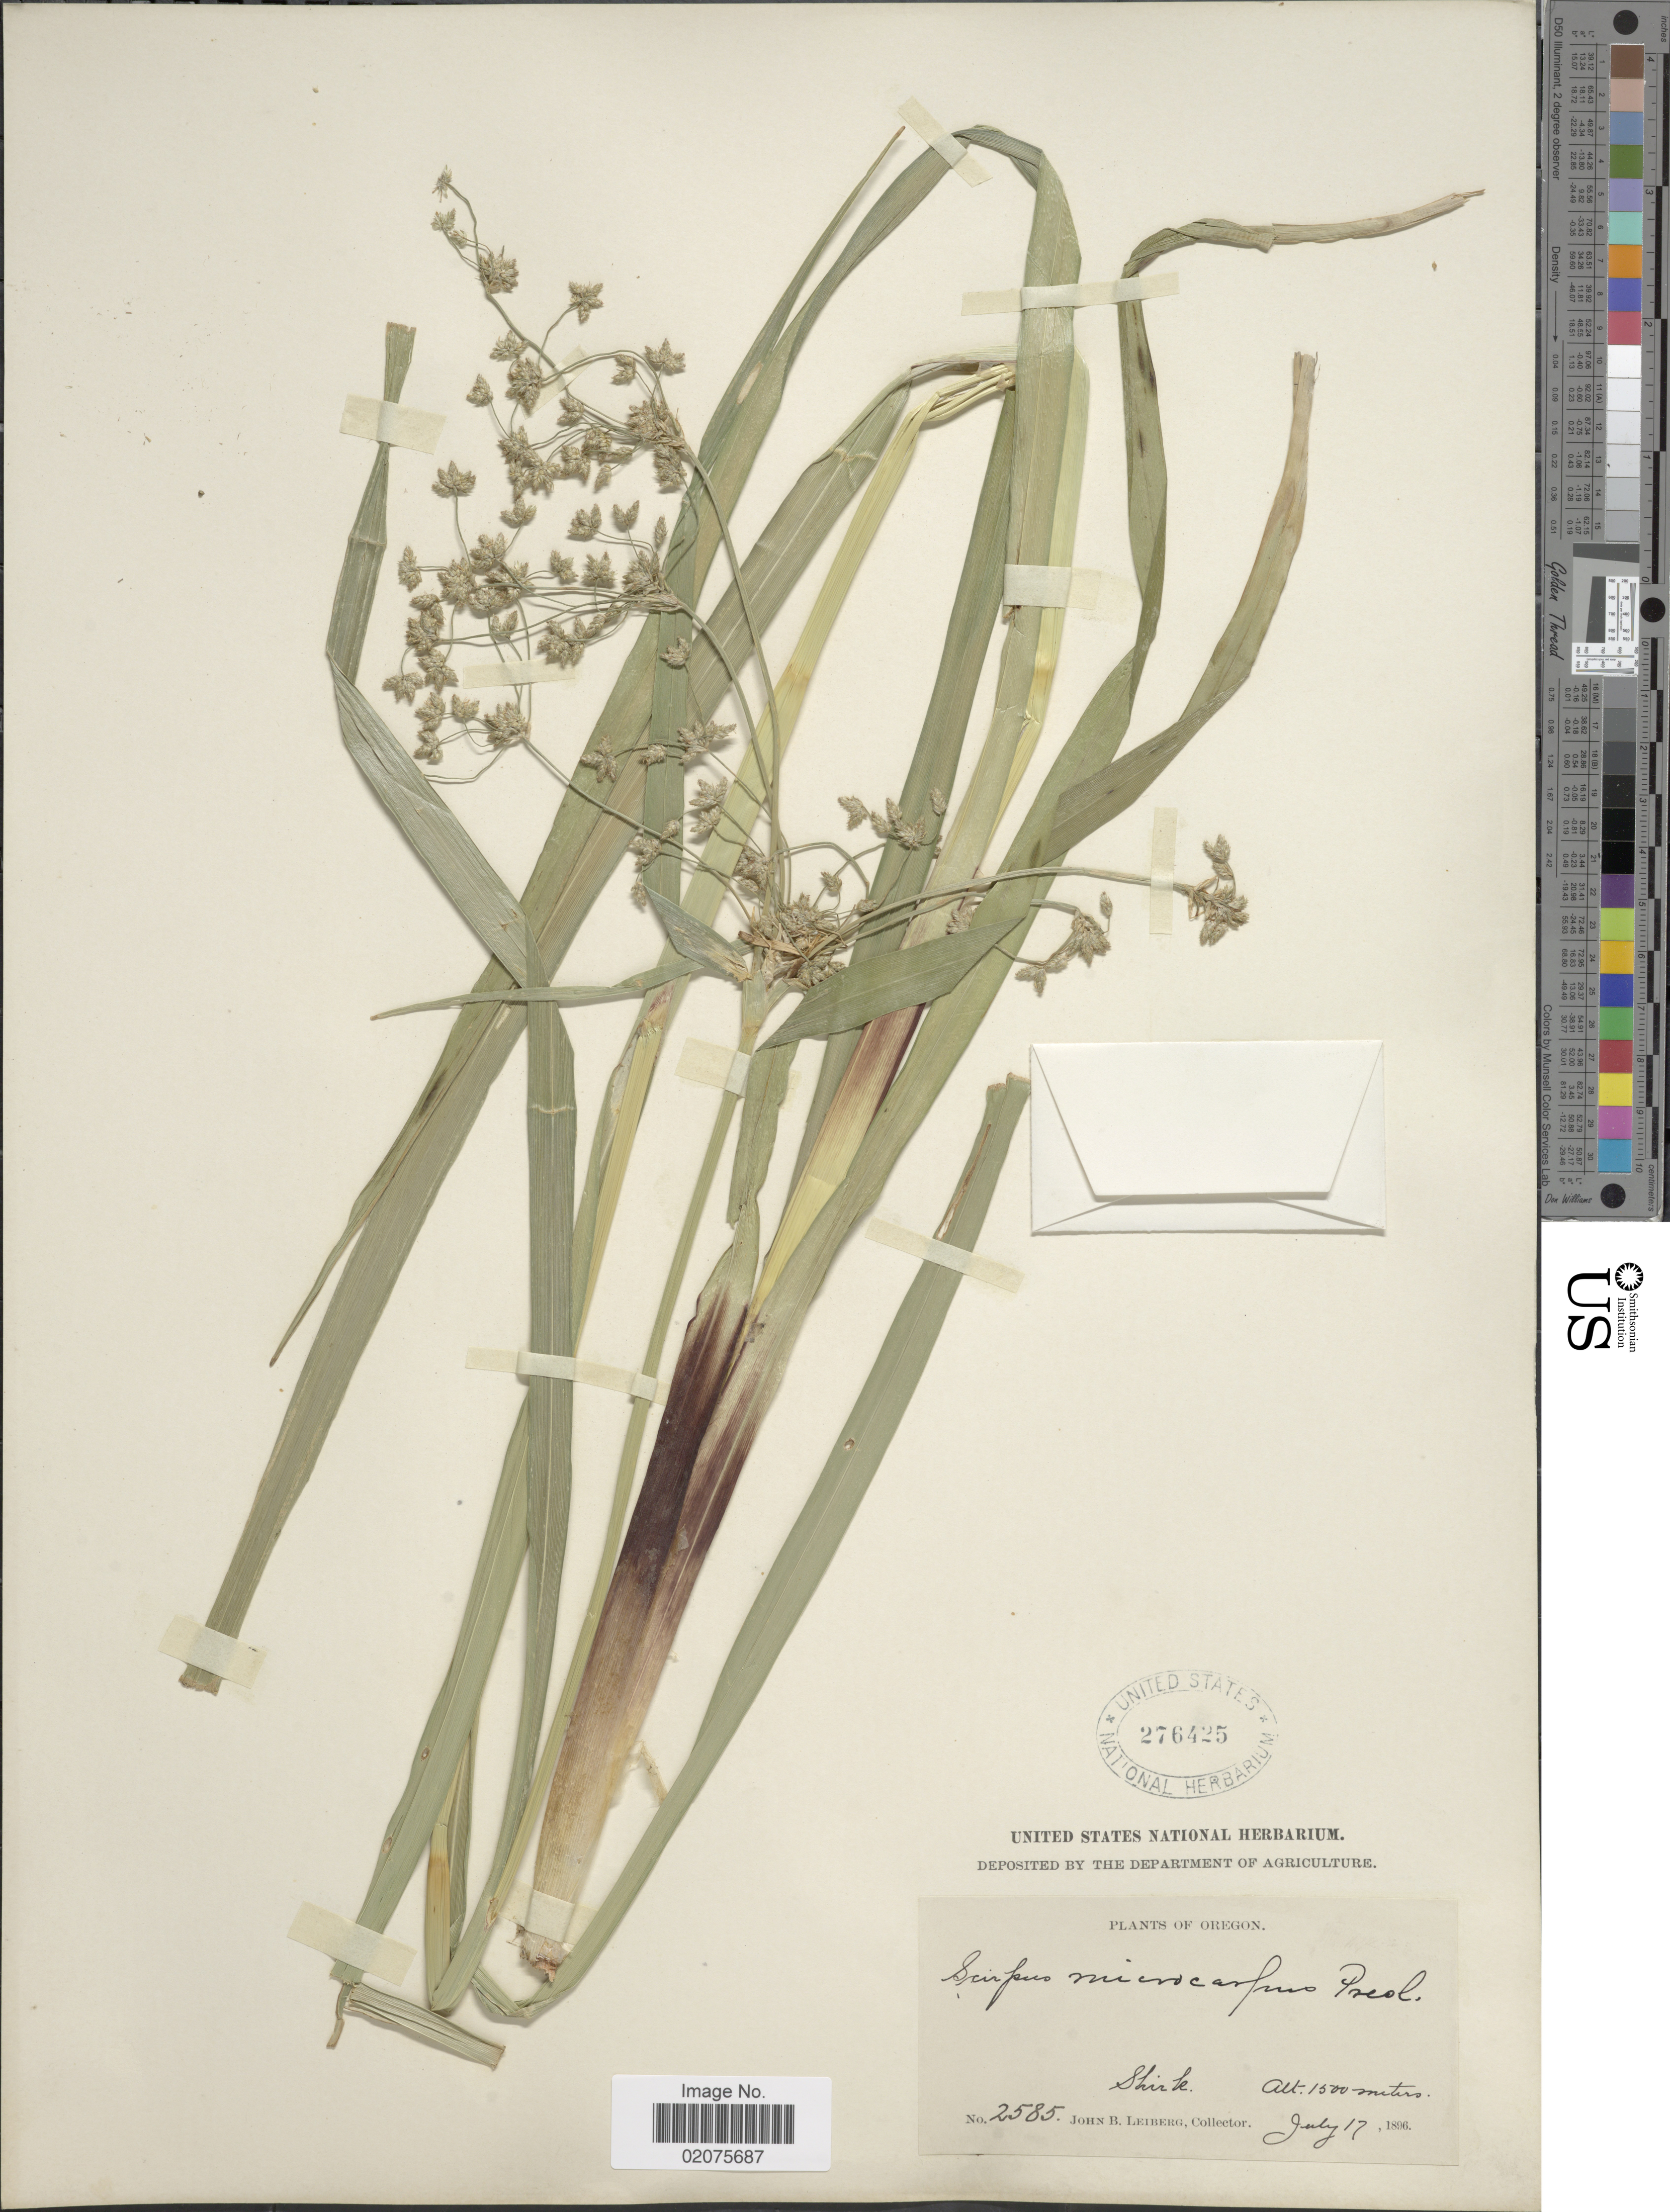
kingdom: Plantae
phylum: Tracheophyta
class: Liliopsida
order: Poales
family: Cyperaceae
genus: Scirpus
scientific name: Scirpus microcarpus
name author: J. Presl & C. Presl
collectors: J. B. Leiberg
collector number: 2585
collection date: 1896-07-17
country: United States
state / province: Oregon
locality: Shirk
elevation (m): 1500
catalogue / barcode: US 276425